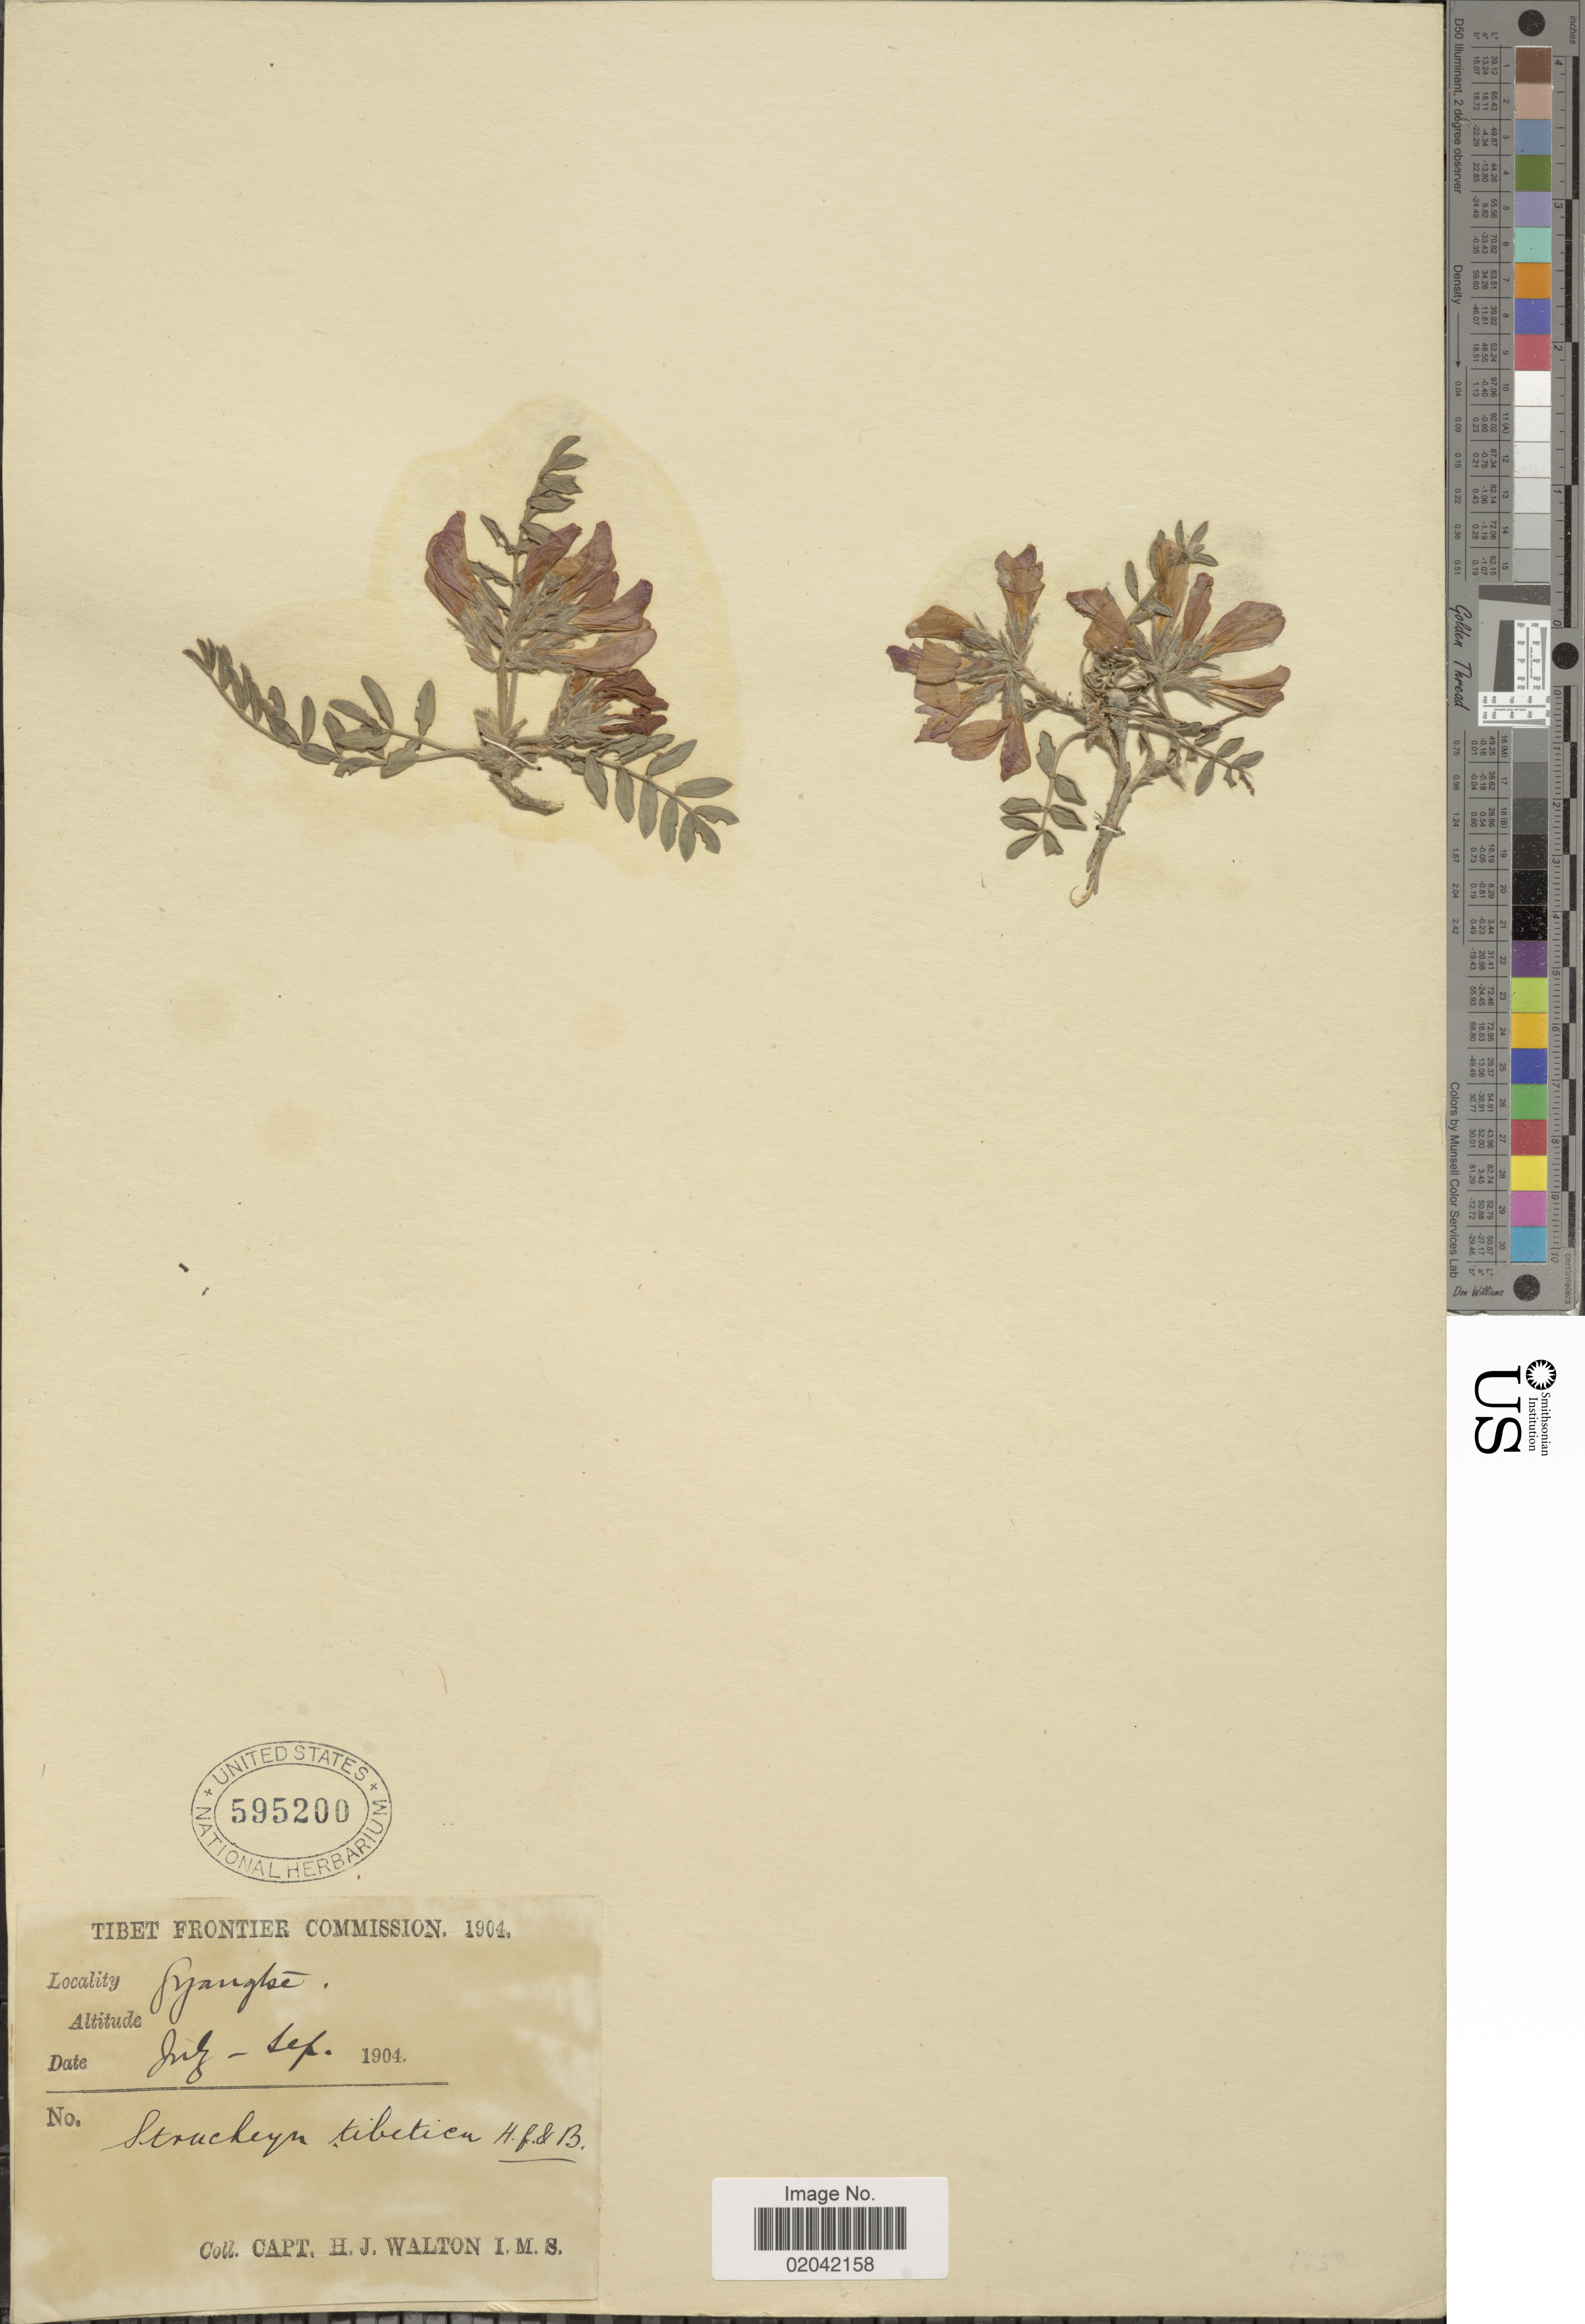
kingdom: Plantae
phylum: Tracheophyta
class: Magnoliopsida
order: Fabales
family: Fabaceae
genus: Hedysarum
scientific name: Hedysarum tibeticum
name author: (Benth.) B.H.Choi & H. Ohashi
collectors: H. Walton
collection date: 1904-07/1904-09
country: China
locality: Gyangtse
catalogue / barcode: US 595200